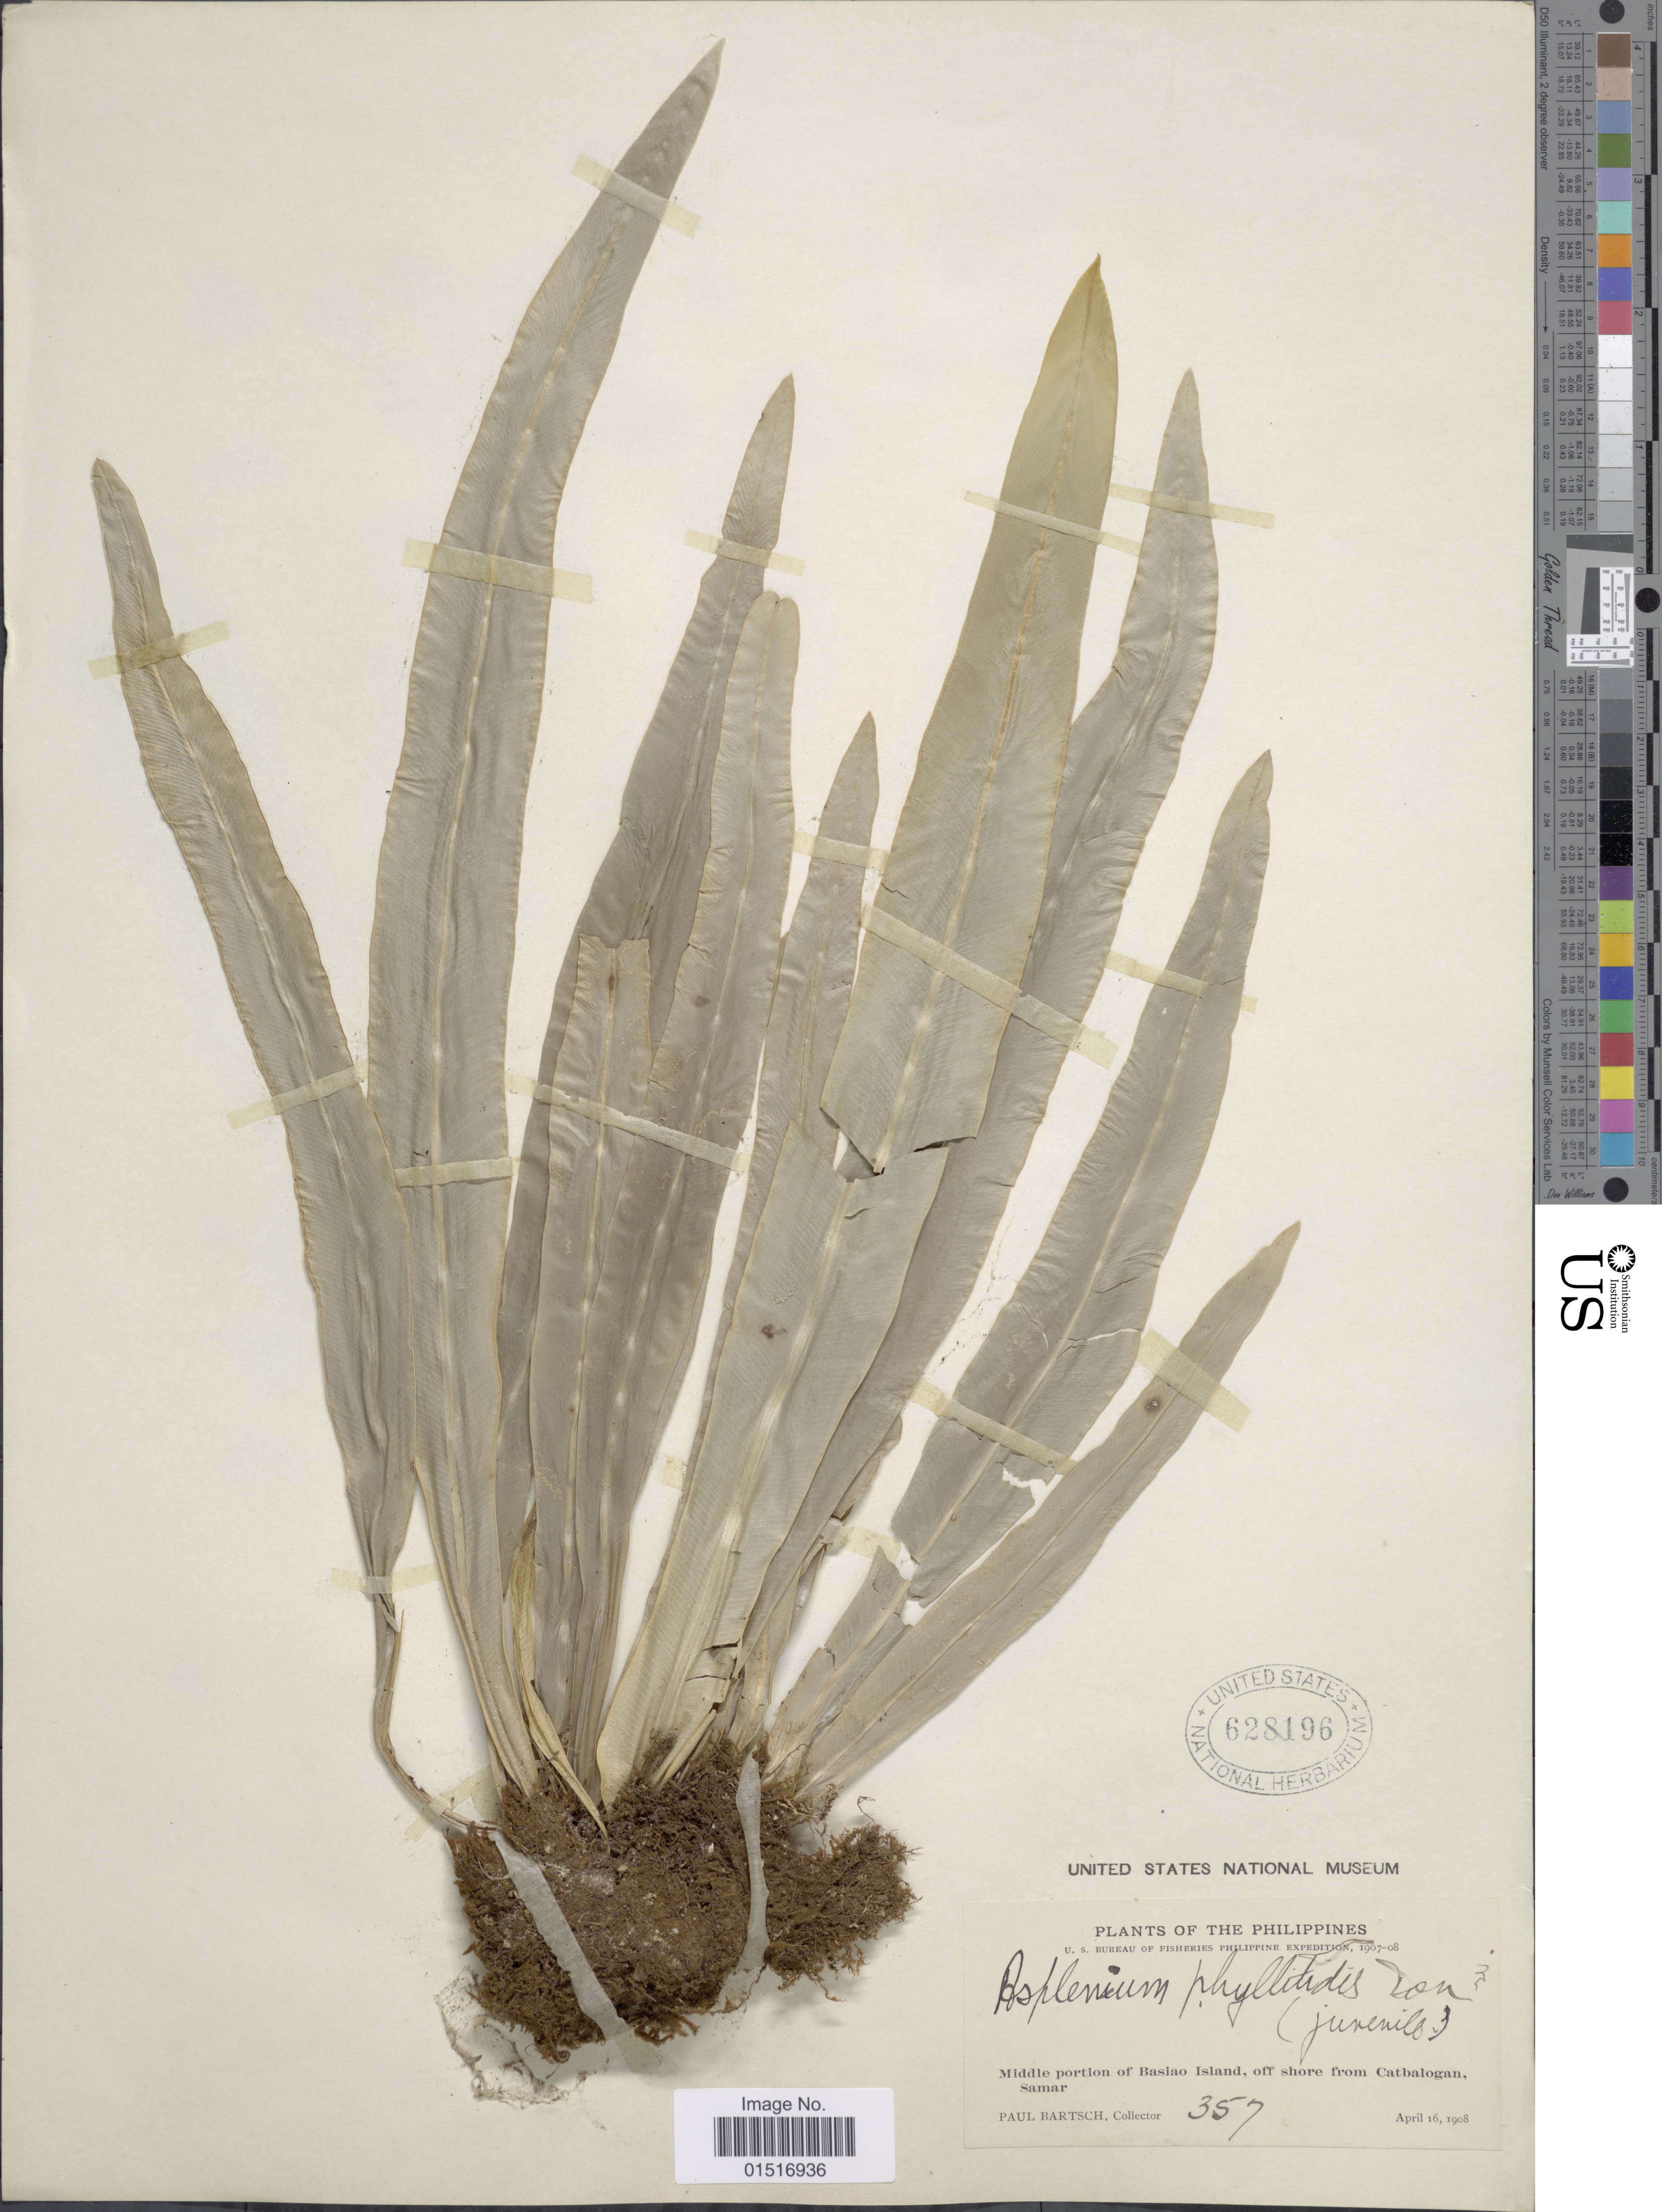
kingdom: Plantae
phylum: Tracheophyta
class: Polypodiopsida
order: Polypodiales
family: Aspleniaceae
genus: Asplenium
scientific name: Asplenium phyllitidis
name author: D. Don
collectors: P. Bartsch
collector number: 357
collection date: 1908-04-16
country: Philippines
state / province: Eastern Visayas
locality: Middle portion of Basiao Island, off shore from Catbalogan, Samar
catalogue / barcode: US 628196